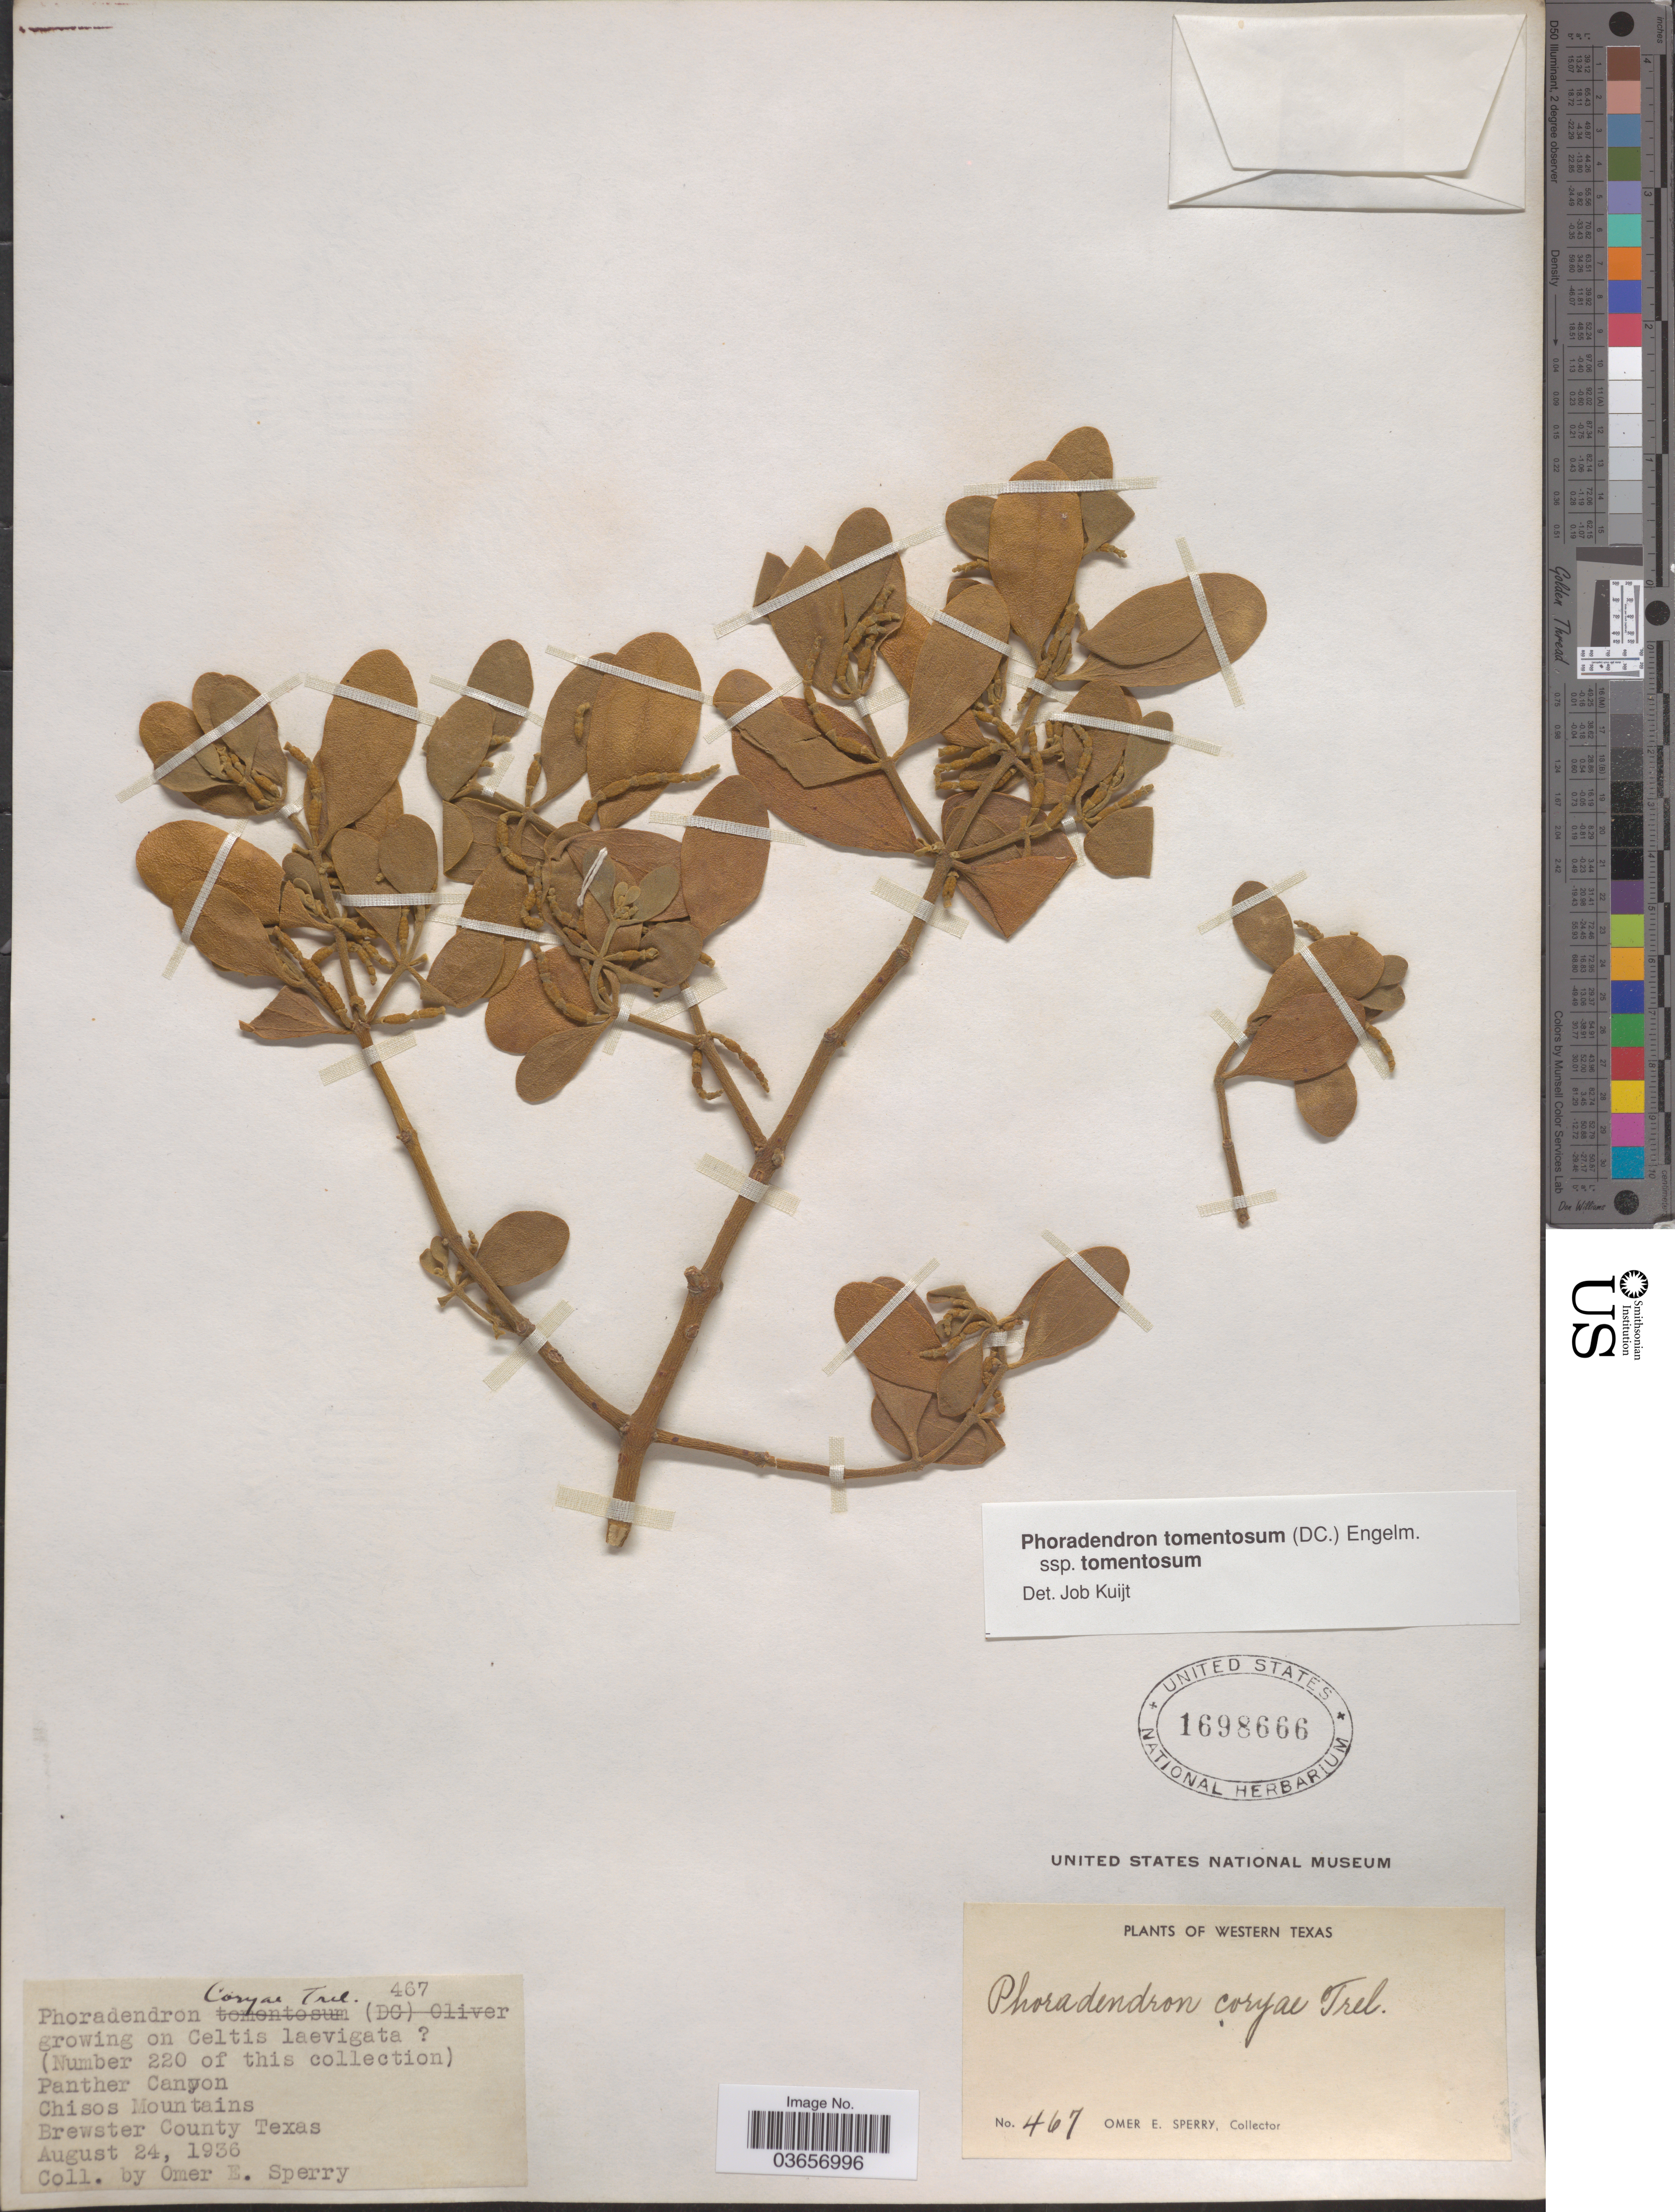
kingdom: Plantae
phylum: Tracheophyta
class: Magnoliopsida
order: Santalales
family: Viscaceae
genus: Phoradendron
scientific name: Phoradendron tomentosum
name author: DC.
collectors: O. E. Sperry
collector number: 467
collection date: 1936-08-24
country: United States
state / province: Texas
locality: Western Texas. Panther Canyon. Chisos Mountains. Brewster County.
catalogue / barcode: US 1698666